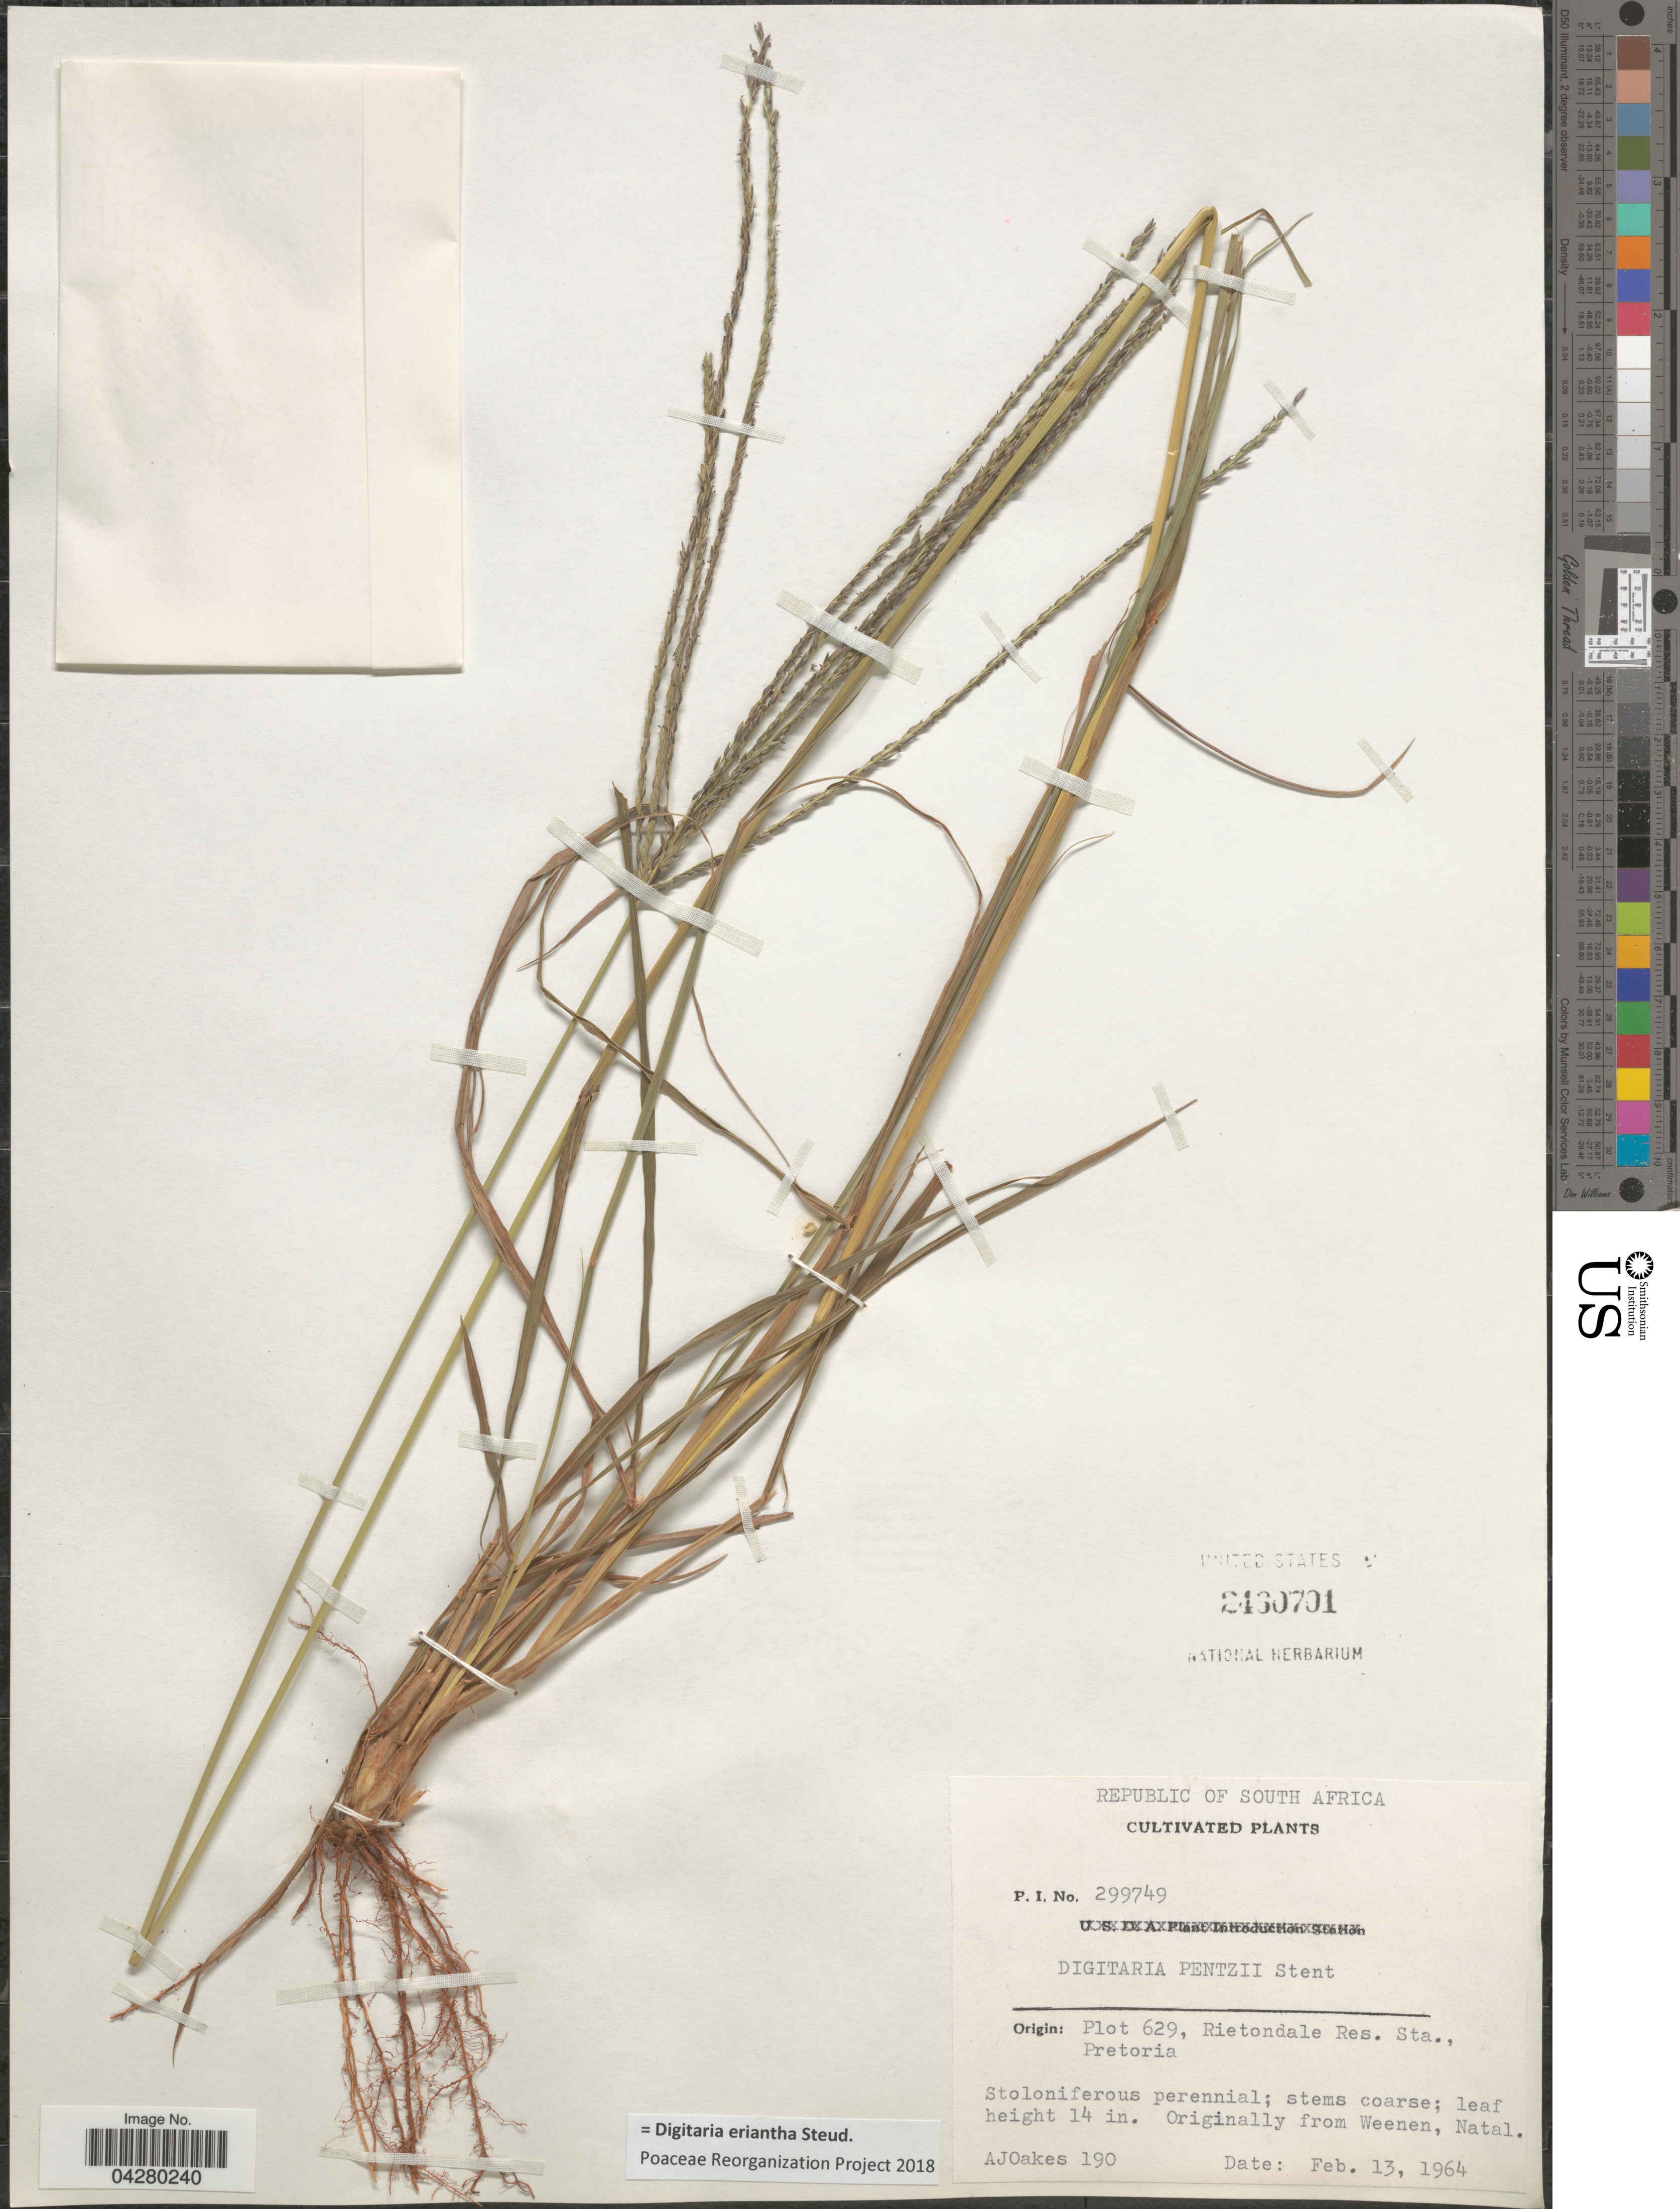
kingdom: Plantae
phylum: Tracheophyta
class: Liliopsida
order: Poales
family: Poaceae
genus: Digitaria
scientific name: Digitaria eriantha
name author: Steud.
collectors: A. Oakes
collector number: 190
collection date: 1964-02-13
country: South Africa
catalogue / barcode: US 2460701